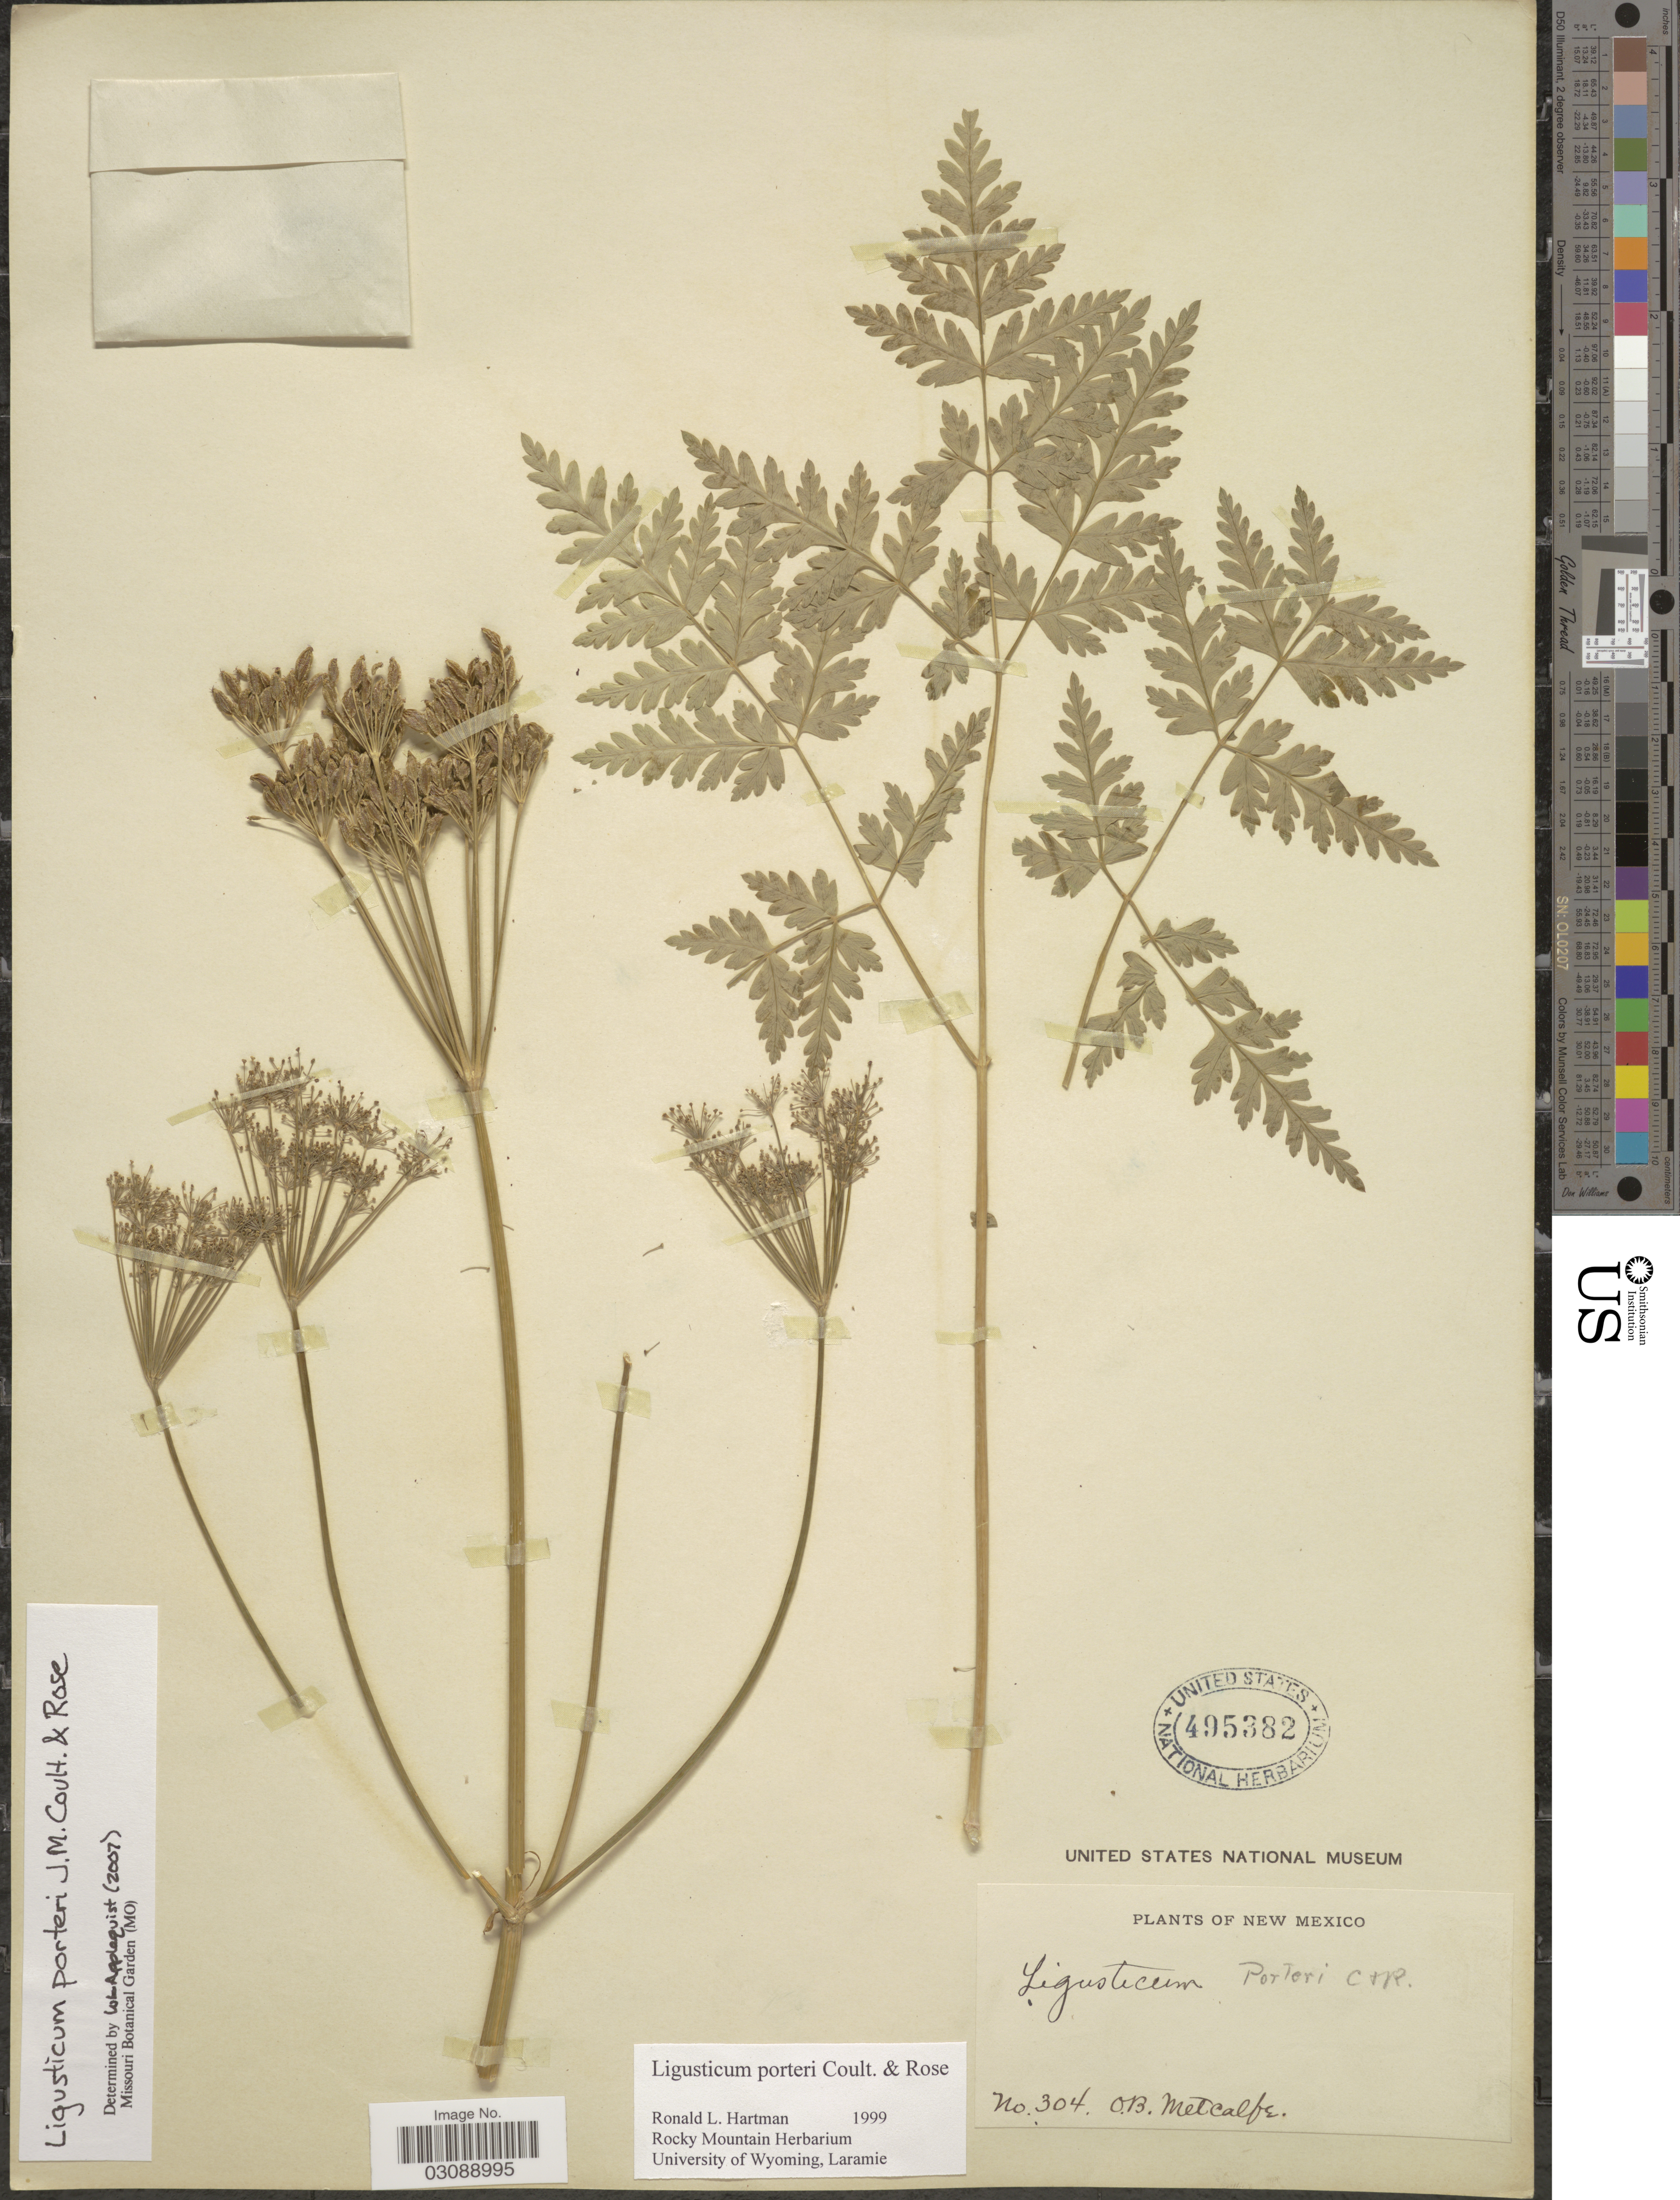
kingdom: Plantae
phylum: Tracheophyta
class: Magnoliopsida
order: Apiales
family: Apiaceae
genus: Ligusticum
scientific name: Ligusticum porteri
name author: J.M. Coult. & Rose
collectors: O. B. Metcalfe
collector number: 304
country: United States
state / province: New Mexico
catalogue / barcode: US 495382